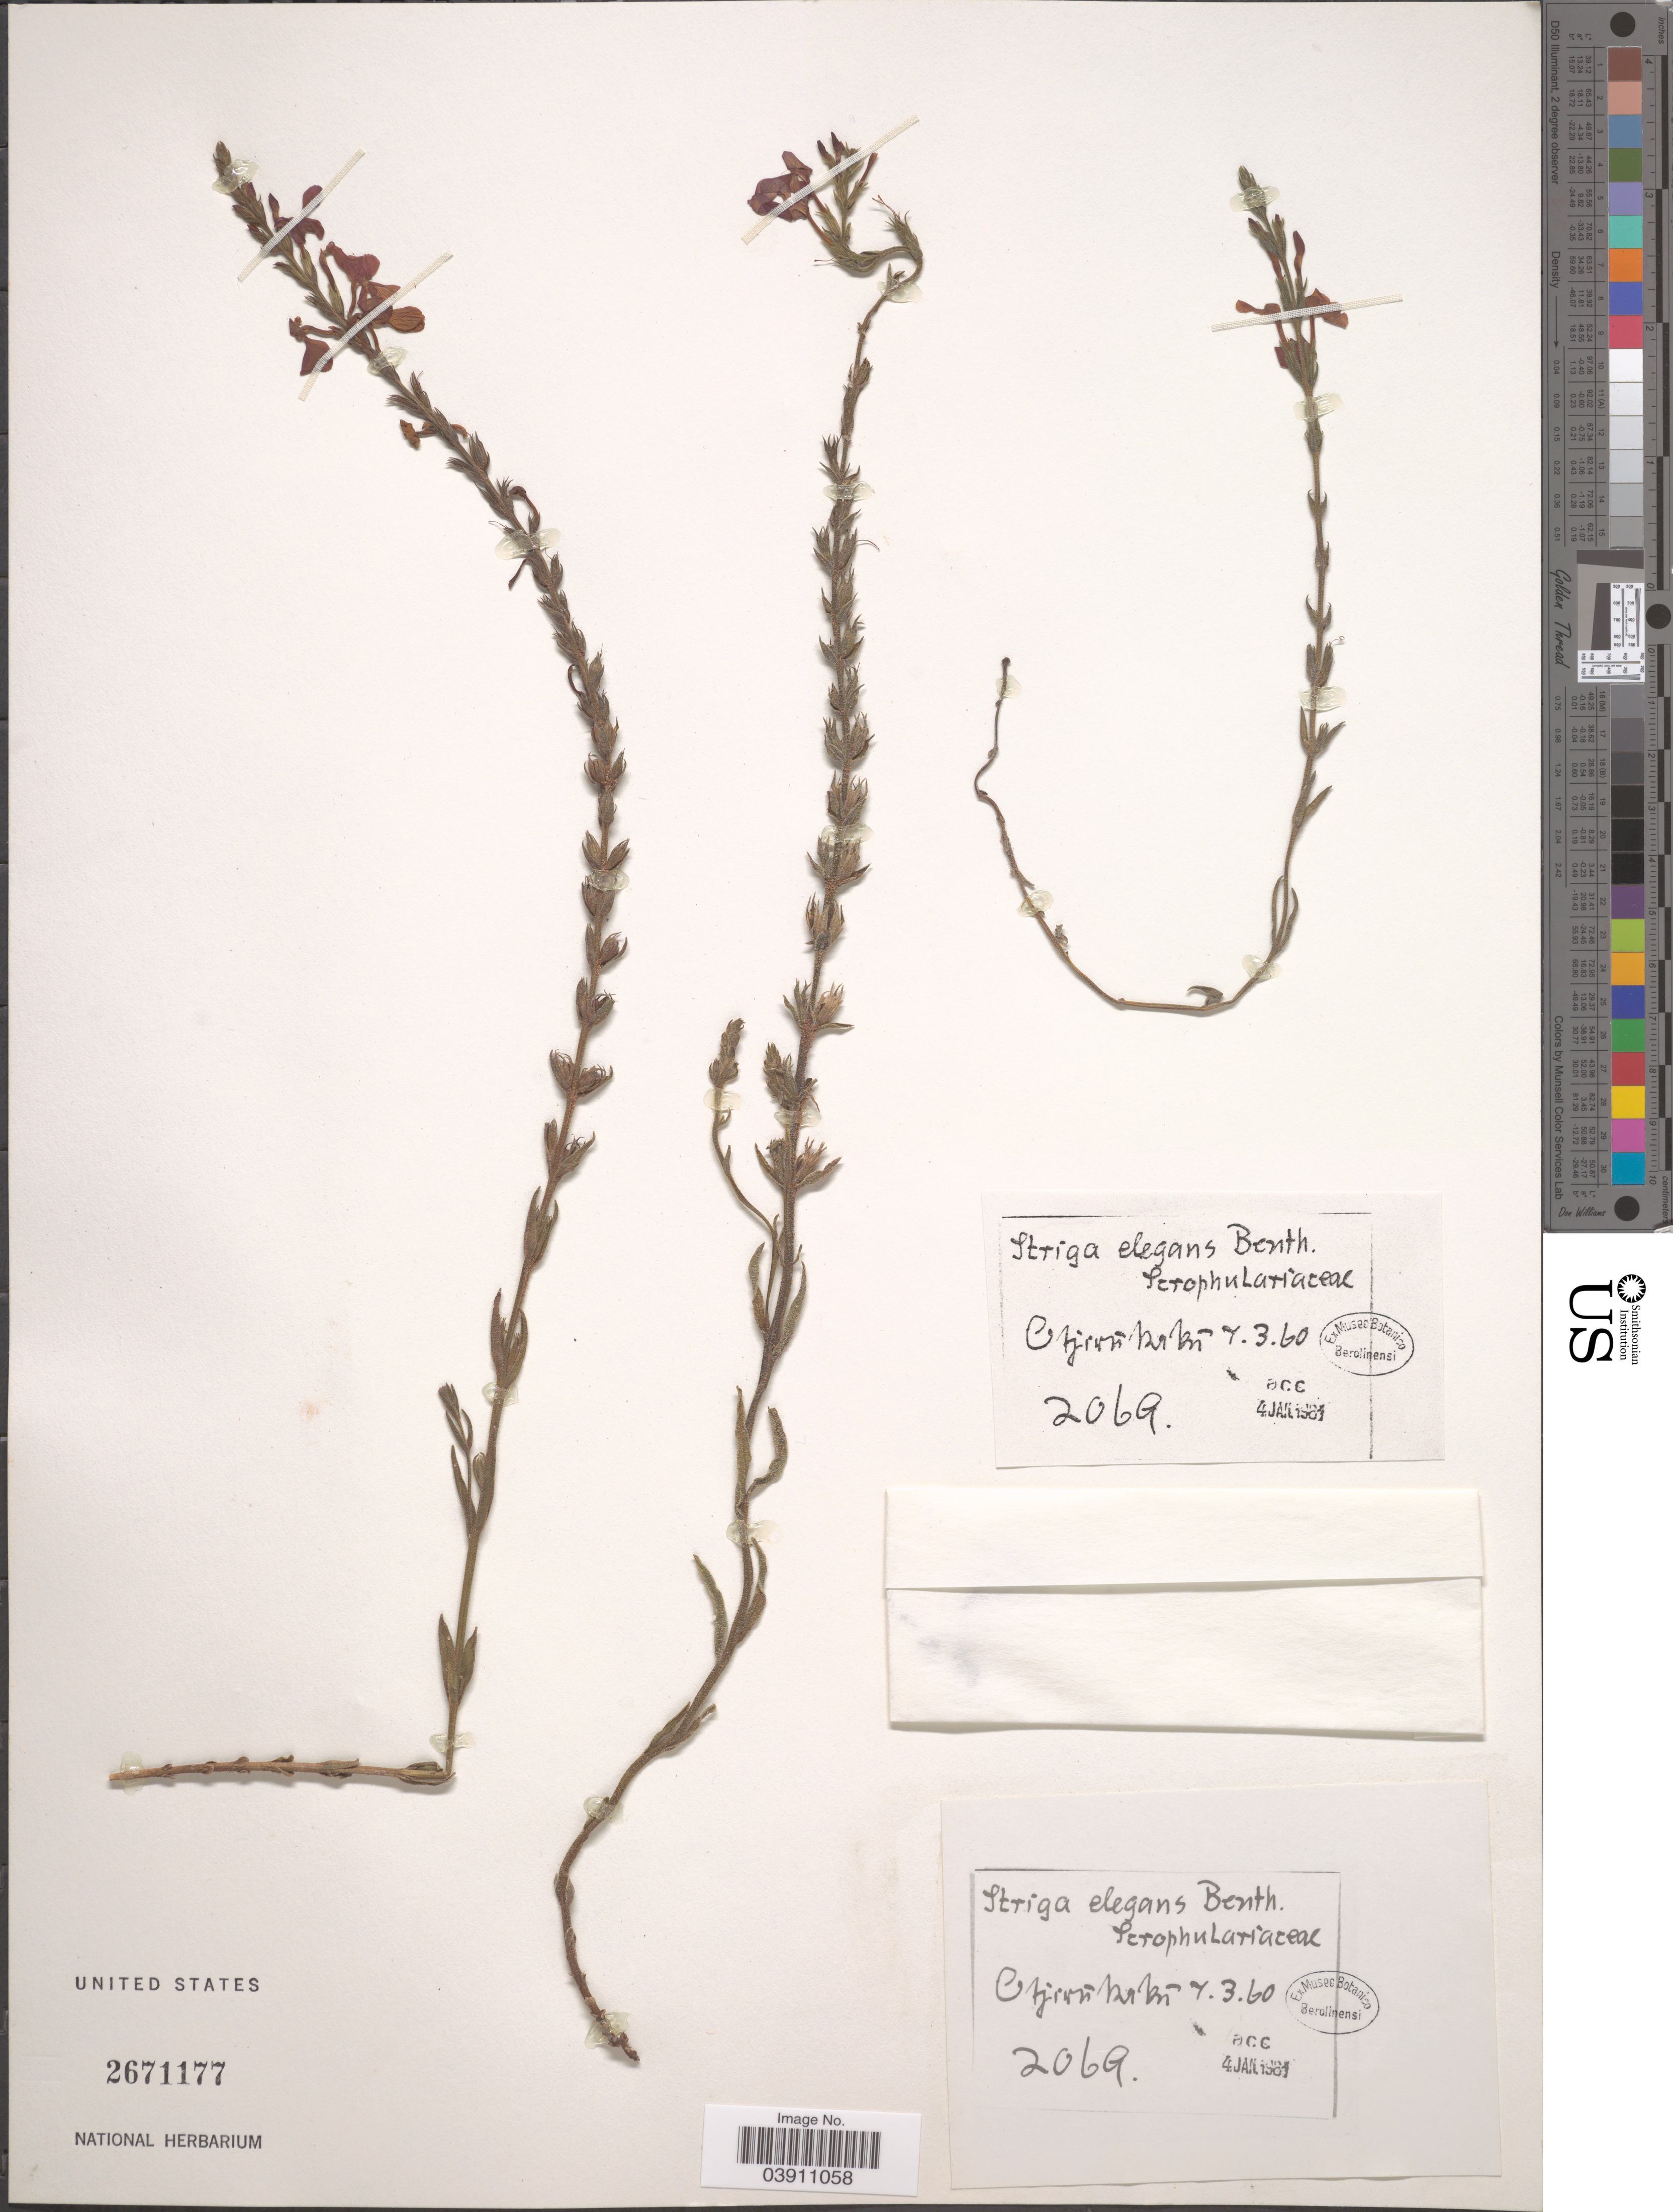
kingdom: Plantae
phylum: Tracheophyta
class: Magnoliopsida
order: Lamiales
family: Orobanchaceae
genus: Striga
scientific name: Striga elegans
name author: Benth.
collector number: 2069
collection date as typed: Transcribed d/m/y: 7/3/60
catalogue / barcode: US 2671177